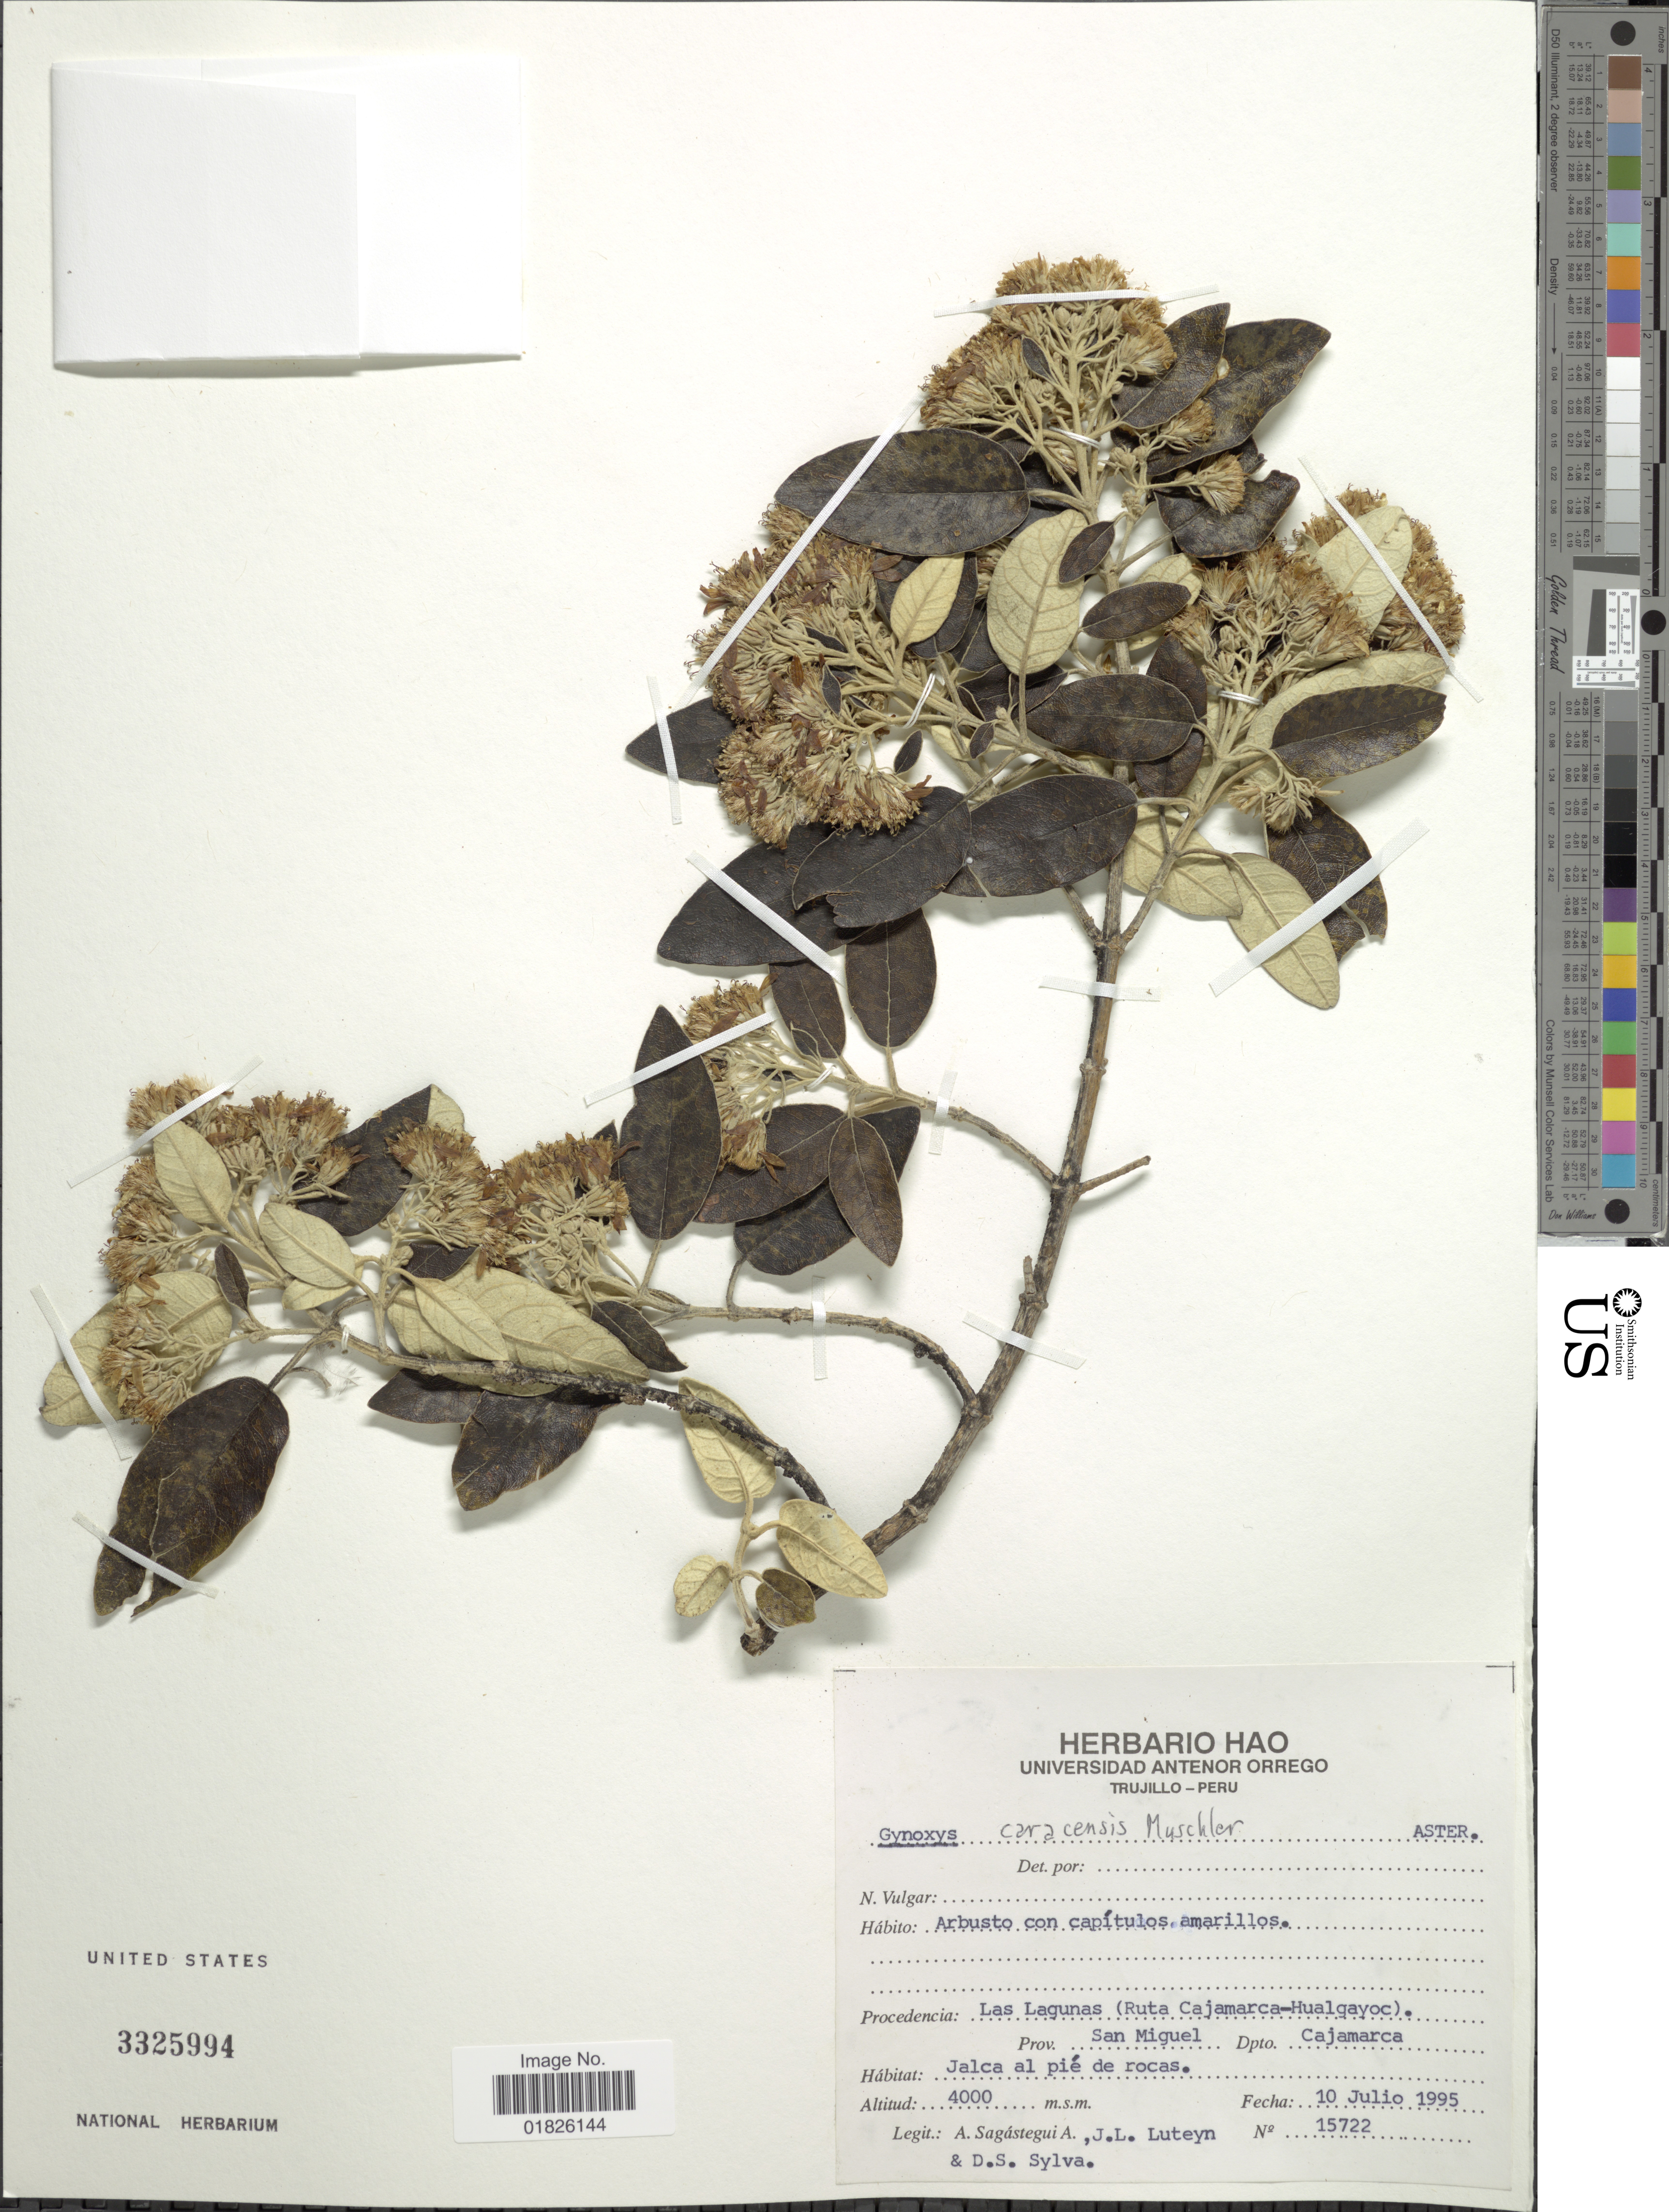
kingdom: Plantae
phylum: Tracheophyta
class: Magnoliopsida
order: Asterales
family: Asteraceae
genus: Gynoxys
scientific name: Gynoxys caracensis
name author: Muschl.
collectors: A. Sagástegui A., J. L. Luteyn & D. Sylva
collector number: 15722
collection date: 1995-07-10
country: Peru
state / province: Cajamarca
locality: Las Lagunas (Ruta Cajamarca-Hualgayoc) Prov. San Miguel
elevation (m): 4000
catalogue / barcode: US 3325994